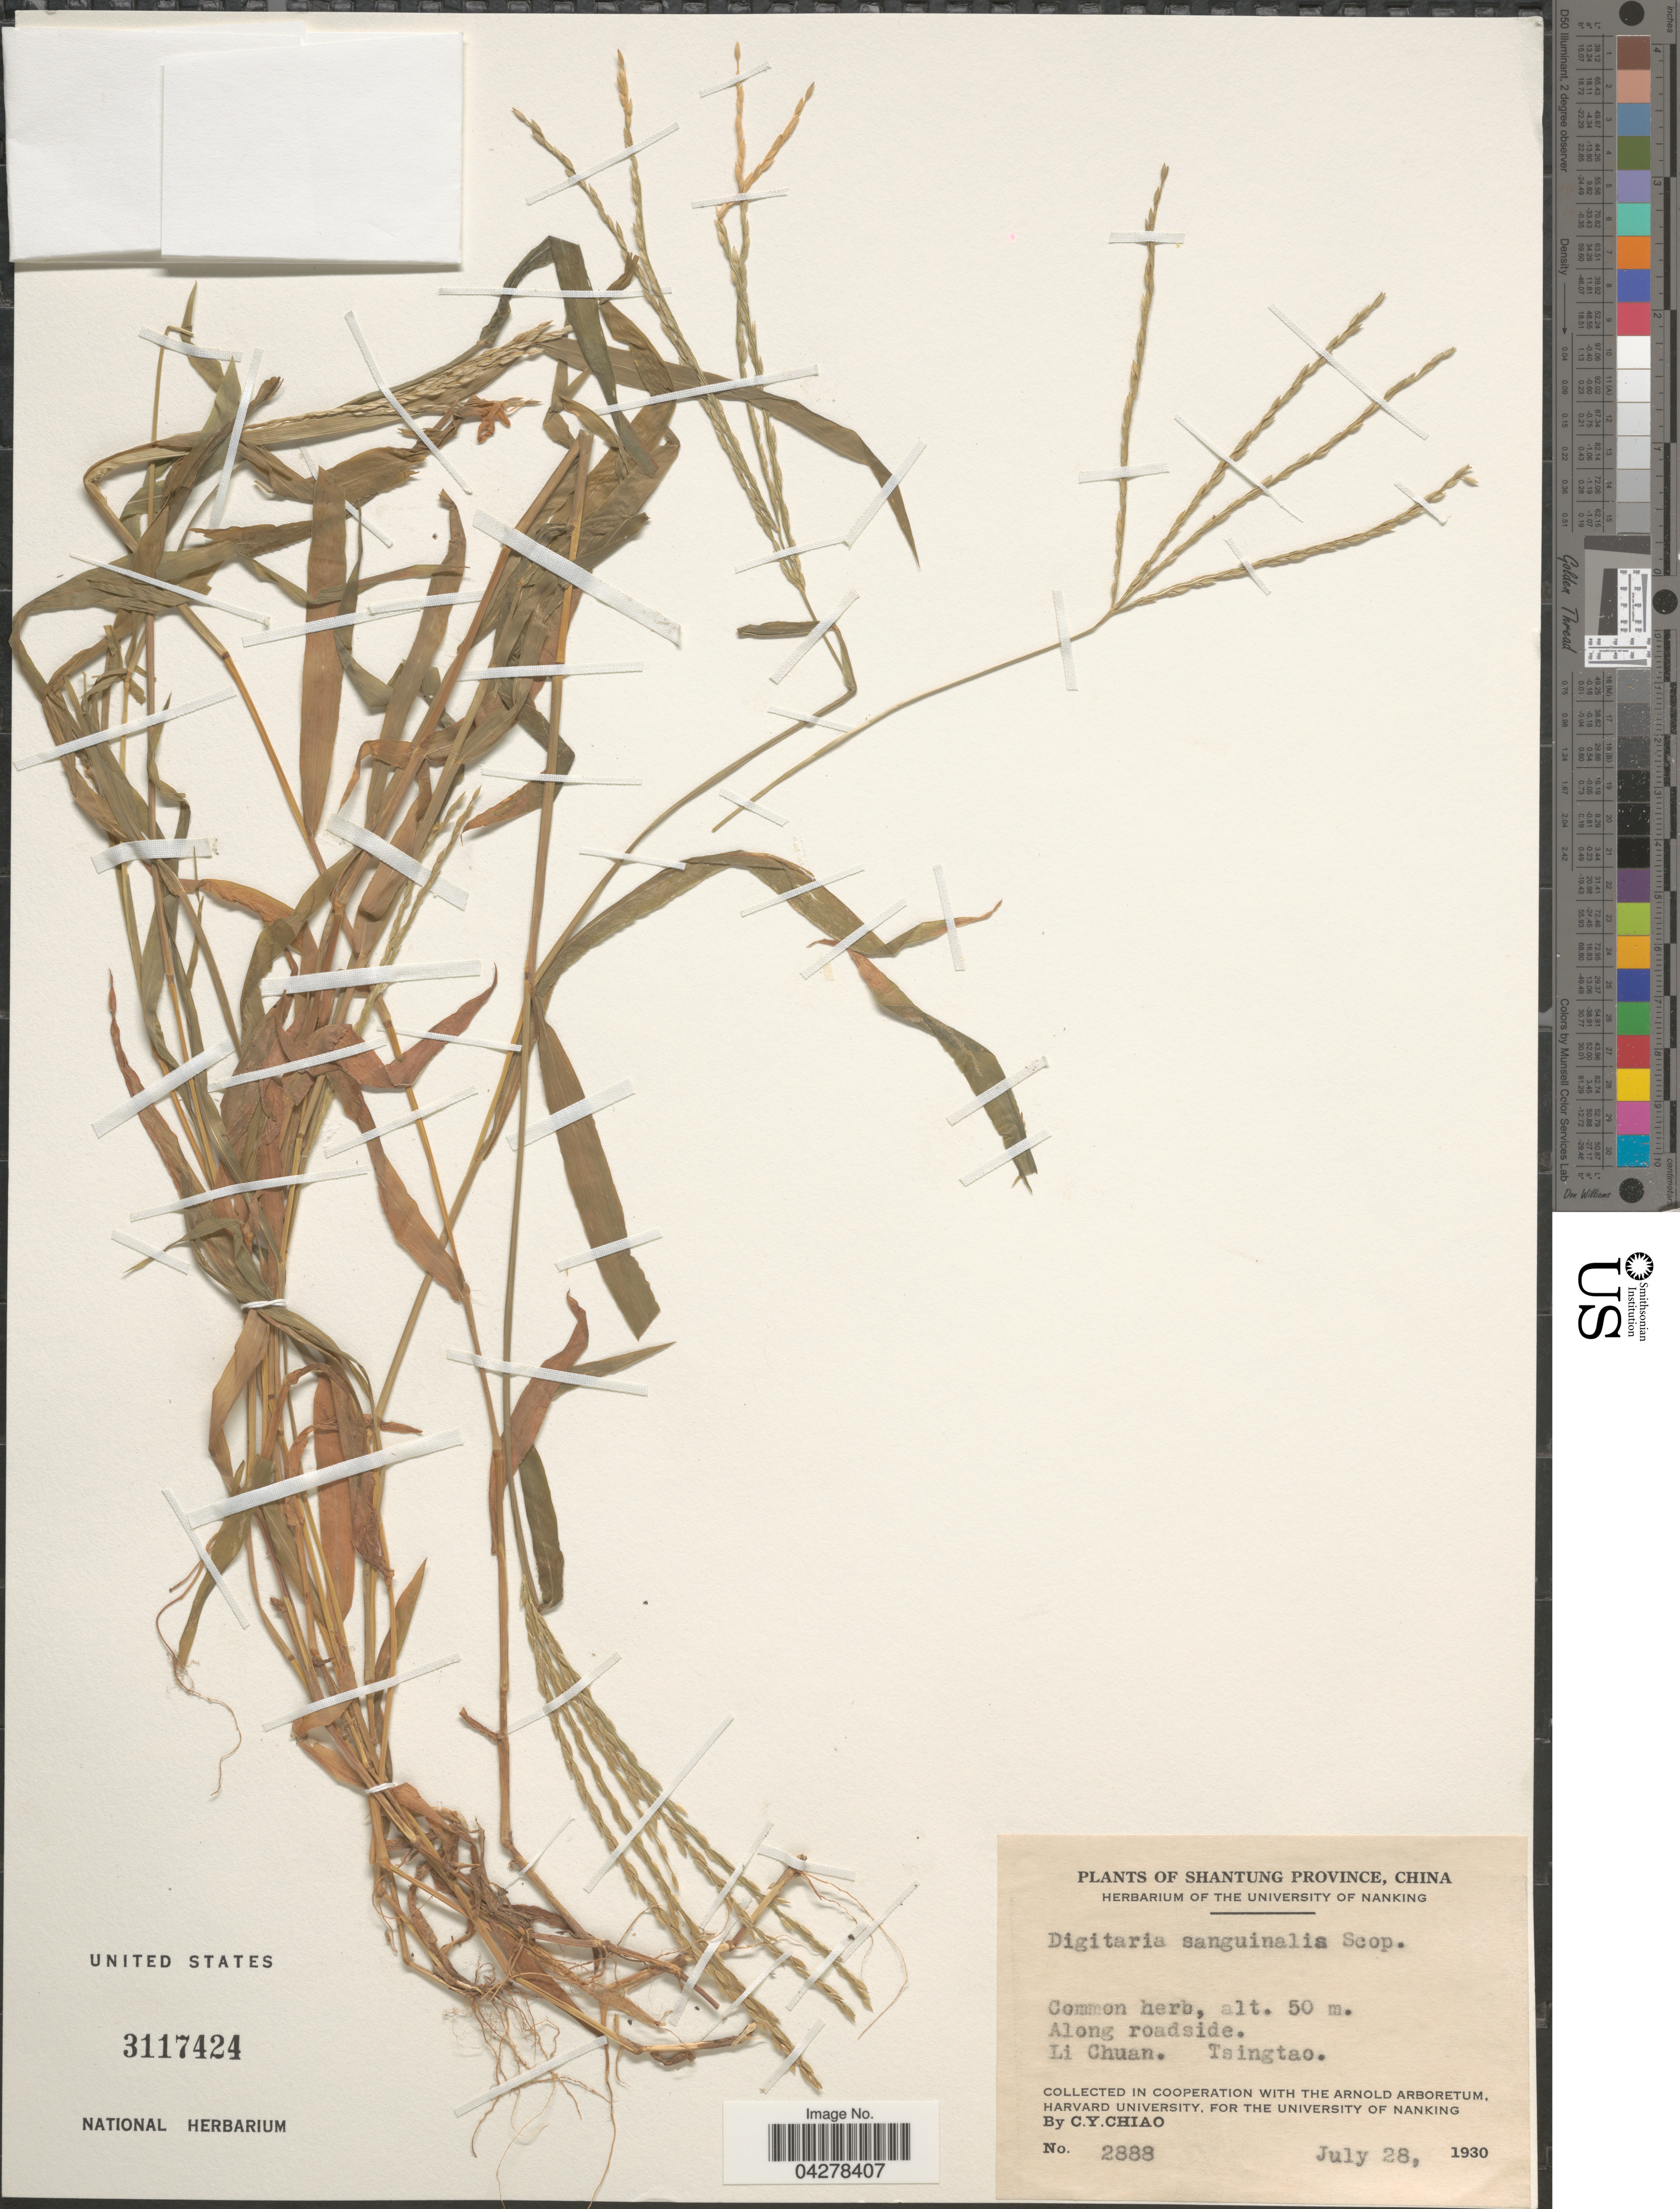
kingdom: Plantae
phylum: Tracheophyta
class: Liliopsida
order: Poales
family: Poaceae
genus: Digitaria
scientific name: Digitaria sanguinalis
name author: (L.) Scop.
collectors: C. Y. Chiao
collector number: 2888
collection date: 1930-07-28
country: China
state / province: Shandong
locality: Shantung Province. Along roadside. Li Chuan. Tsingtao.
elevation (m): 50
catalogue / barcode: US 3117424